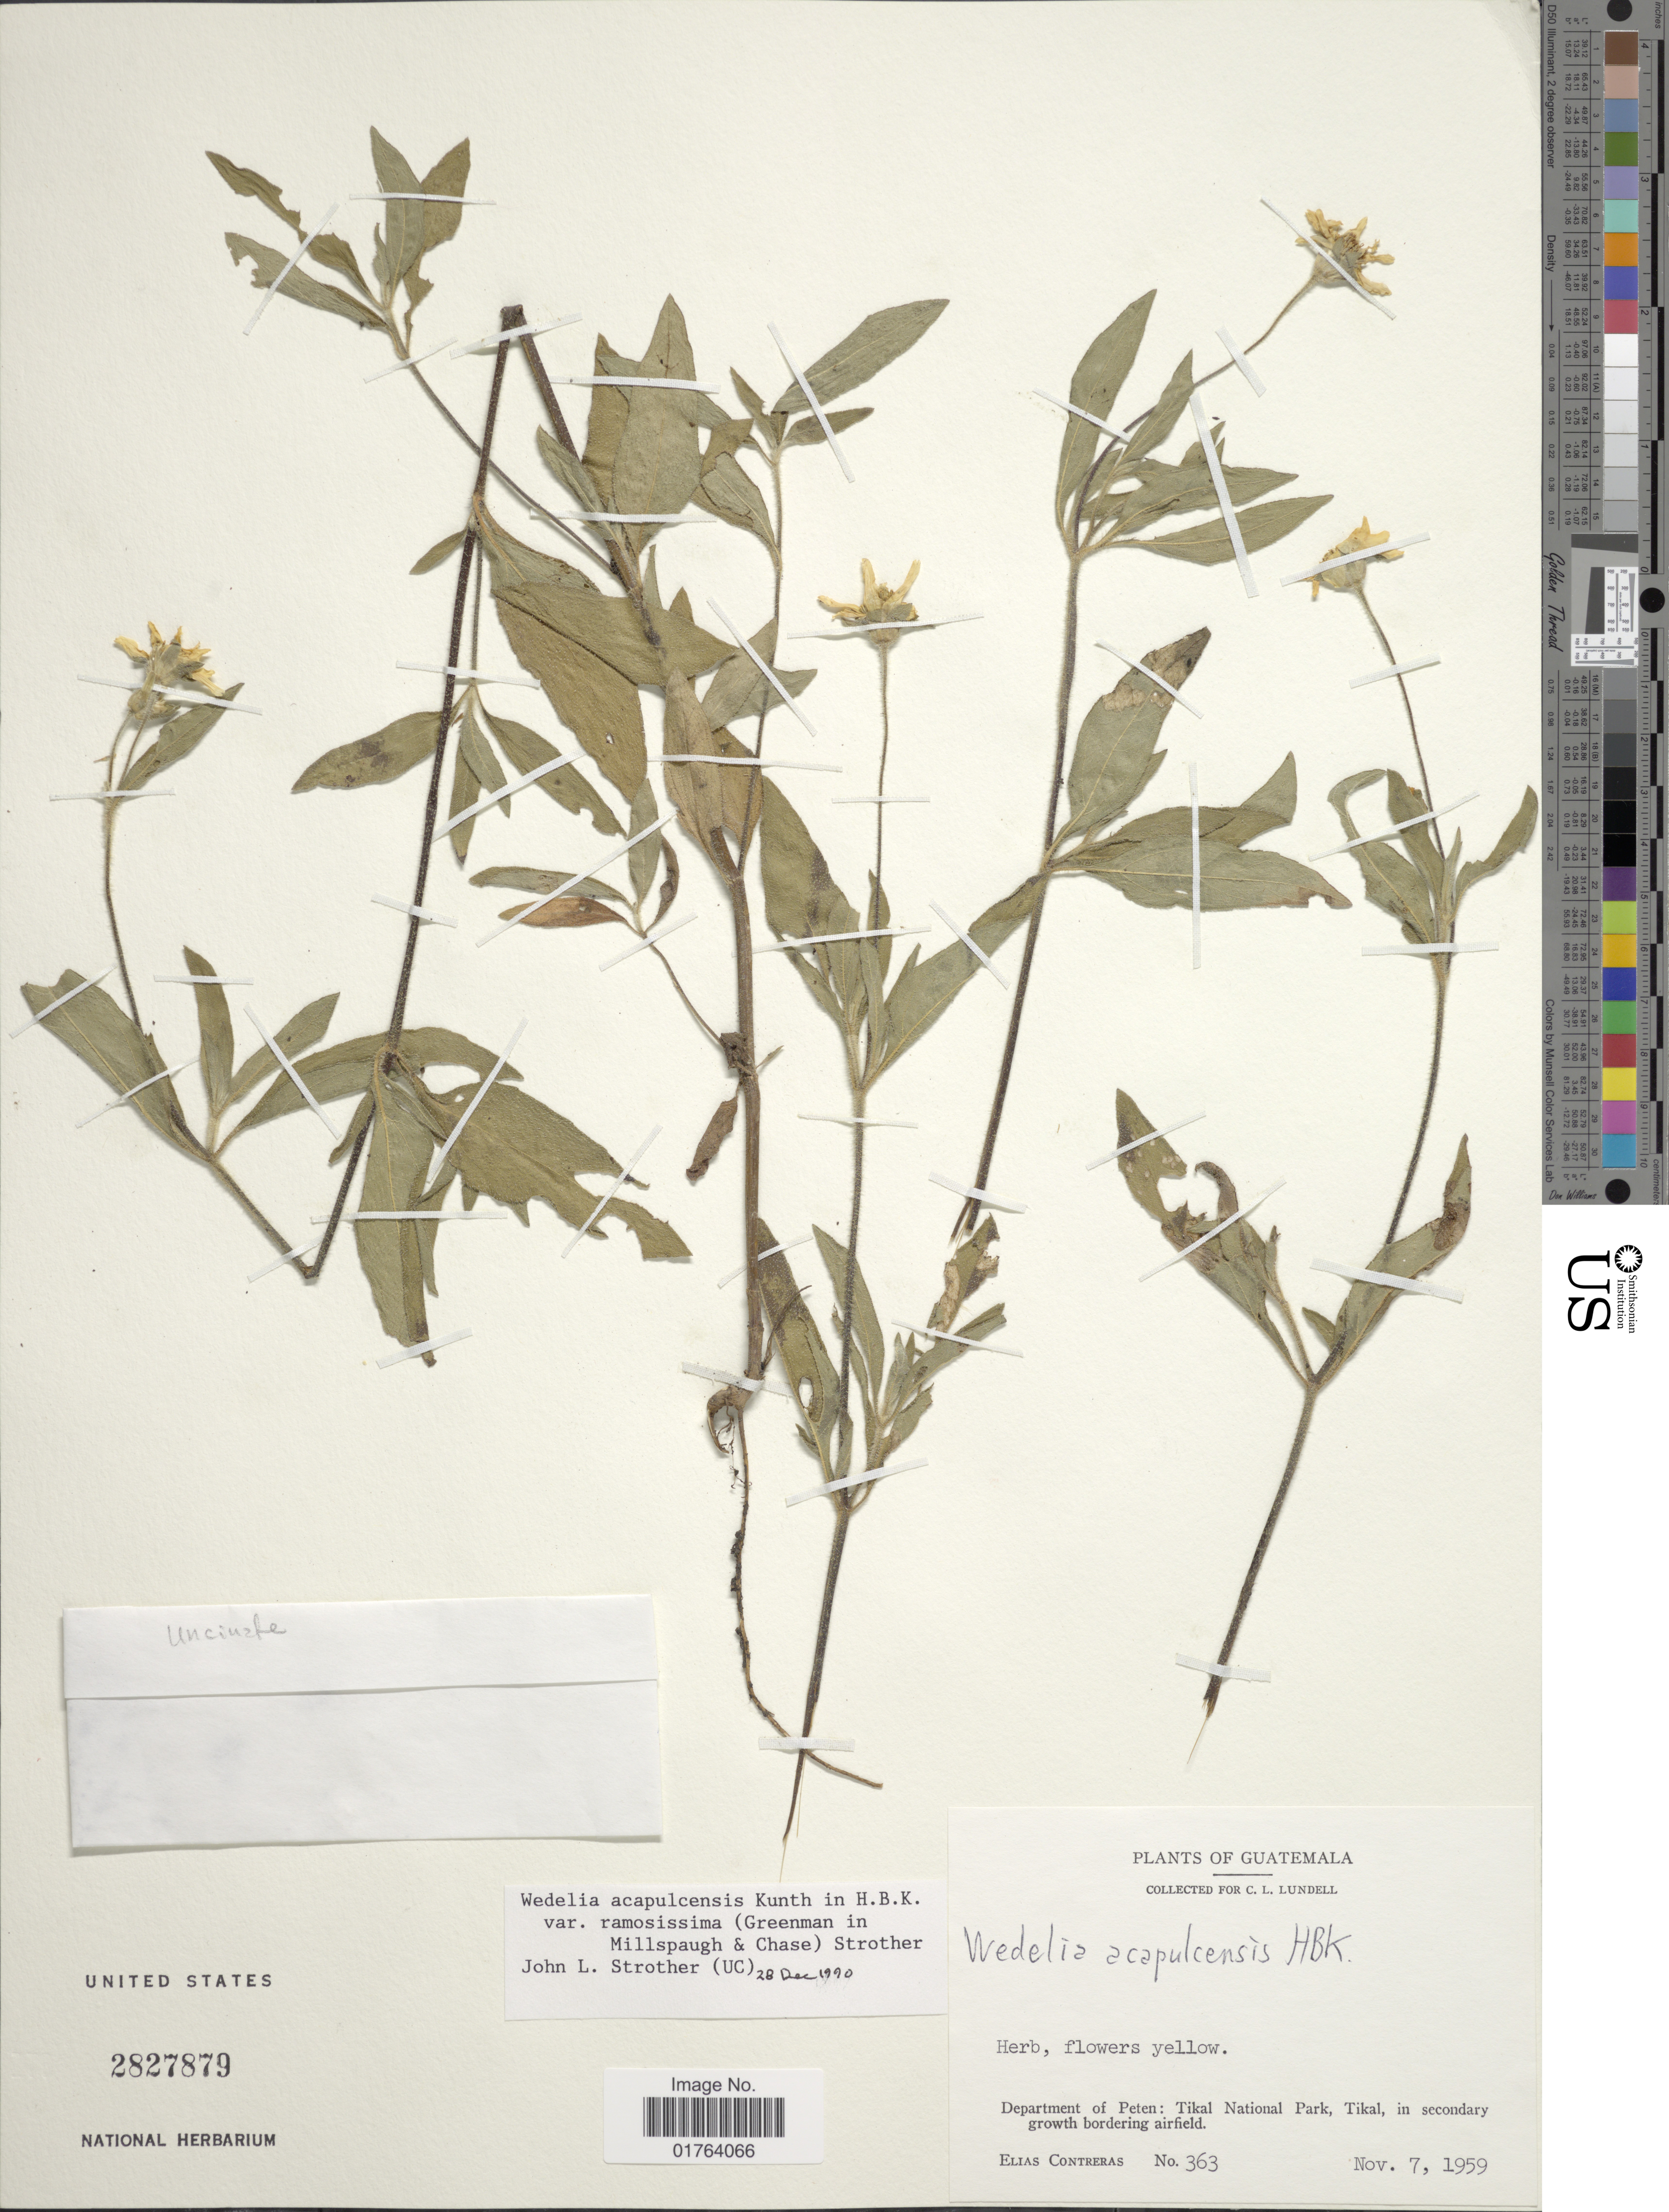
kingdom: Plantae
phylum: Tracheophyta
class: Magnoliopsida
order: Asterales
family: Asteraceae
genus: Wedelia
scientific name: Wedelia acapulcensis var. ramosissima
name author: (Greenm.) Strother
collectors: E. Contreras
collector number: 363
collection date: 1959-11-07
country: Guatemala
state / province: El Petén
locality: Tikal National Park, Tikal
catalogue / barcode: US 2827879